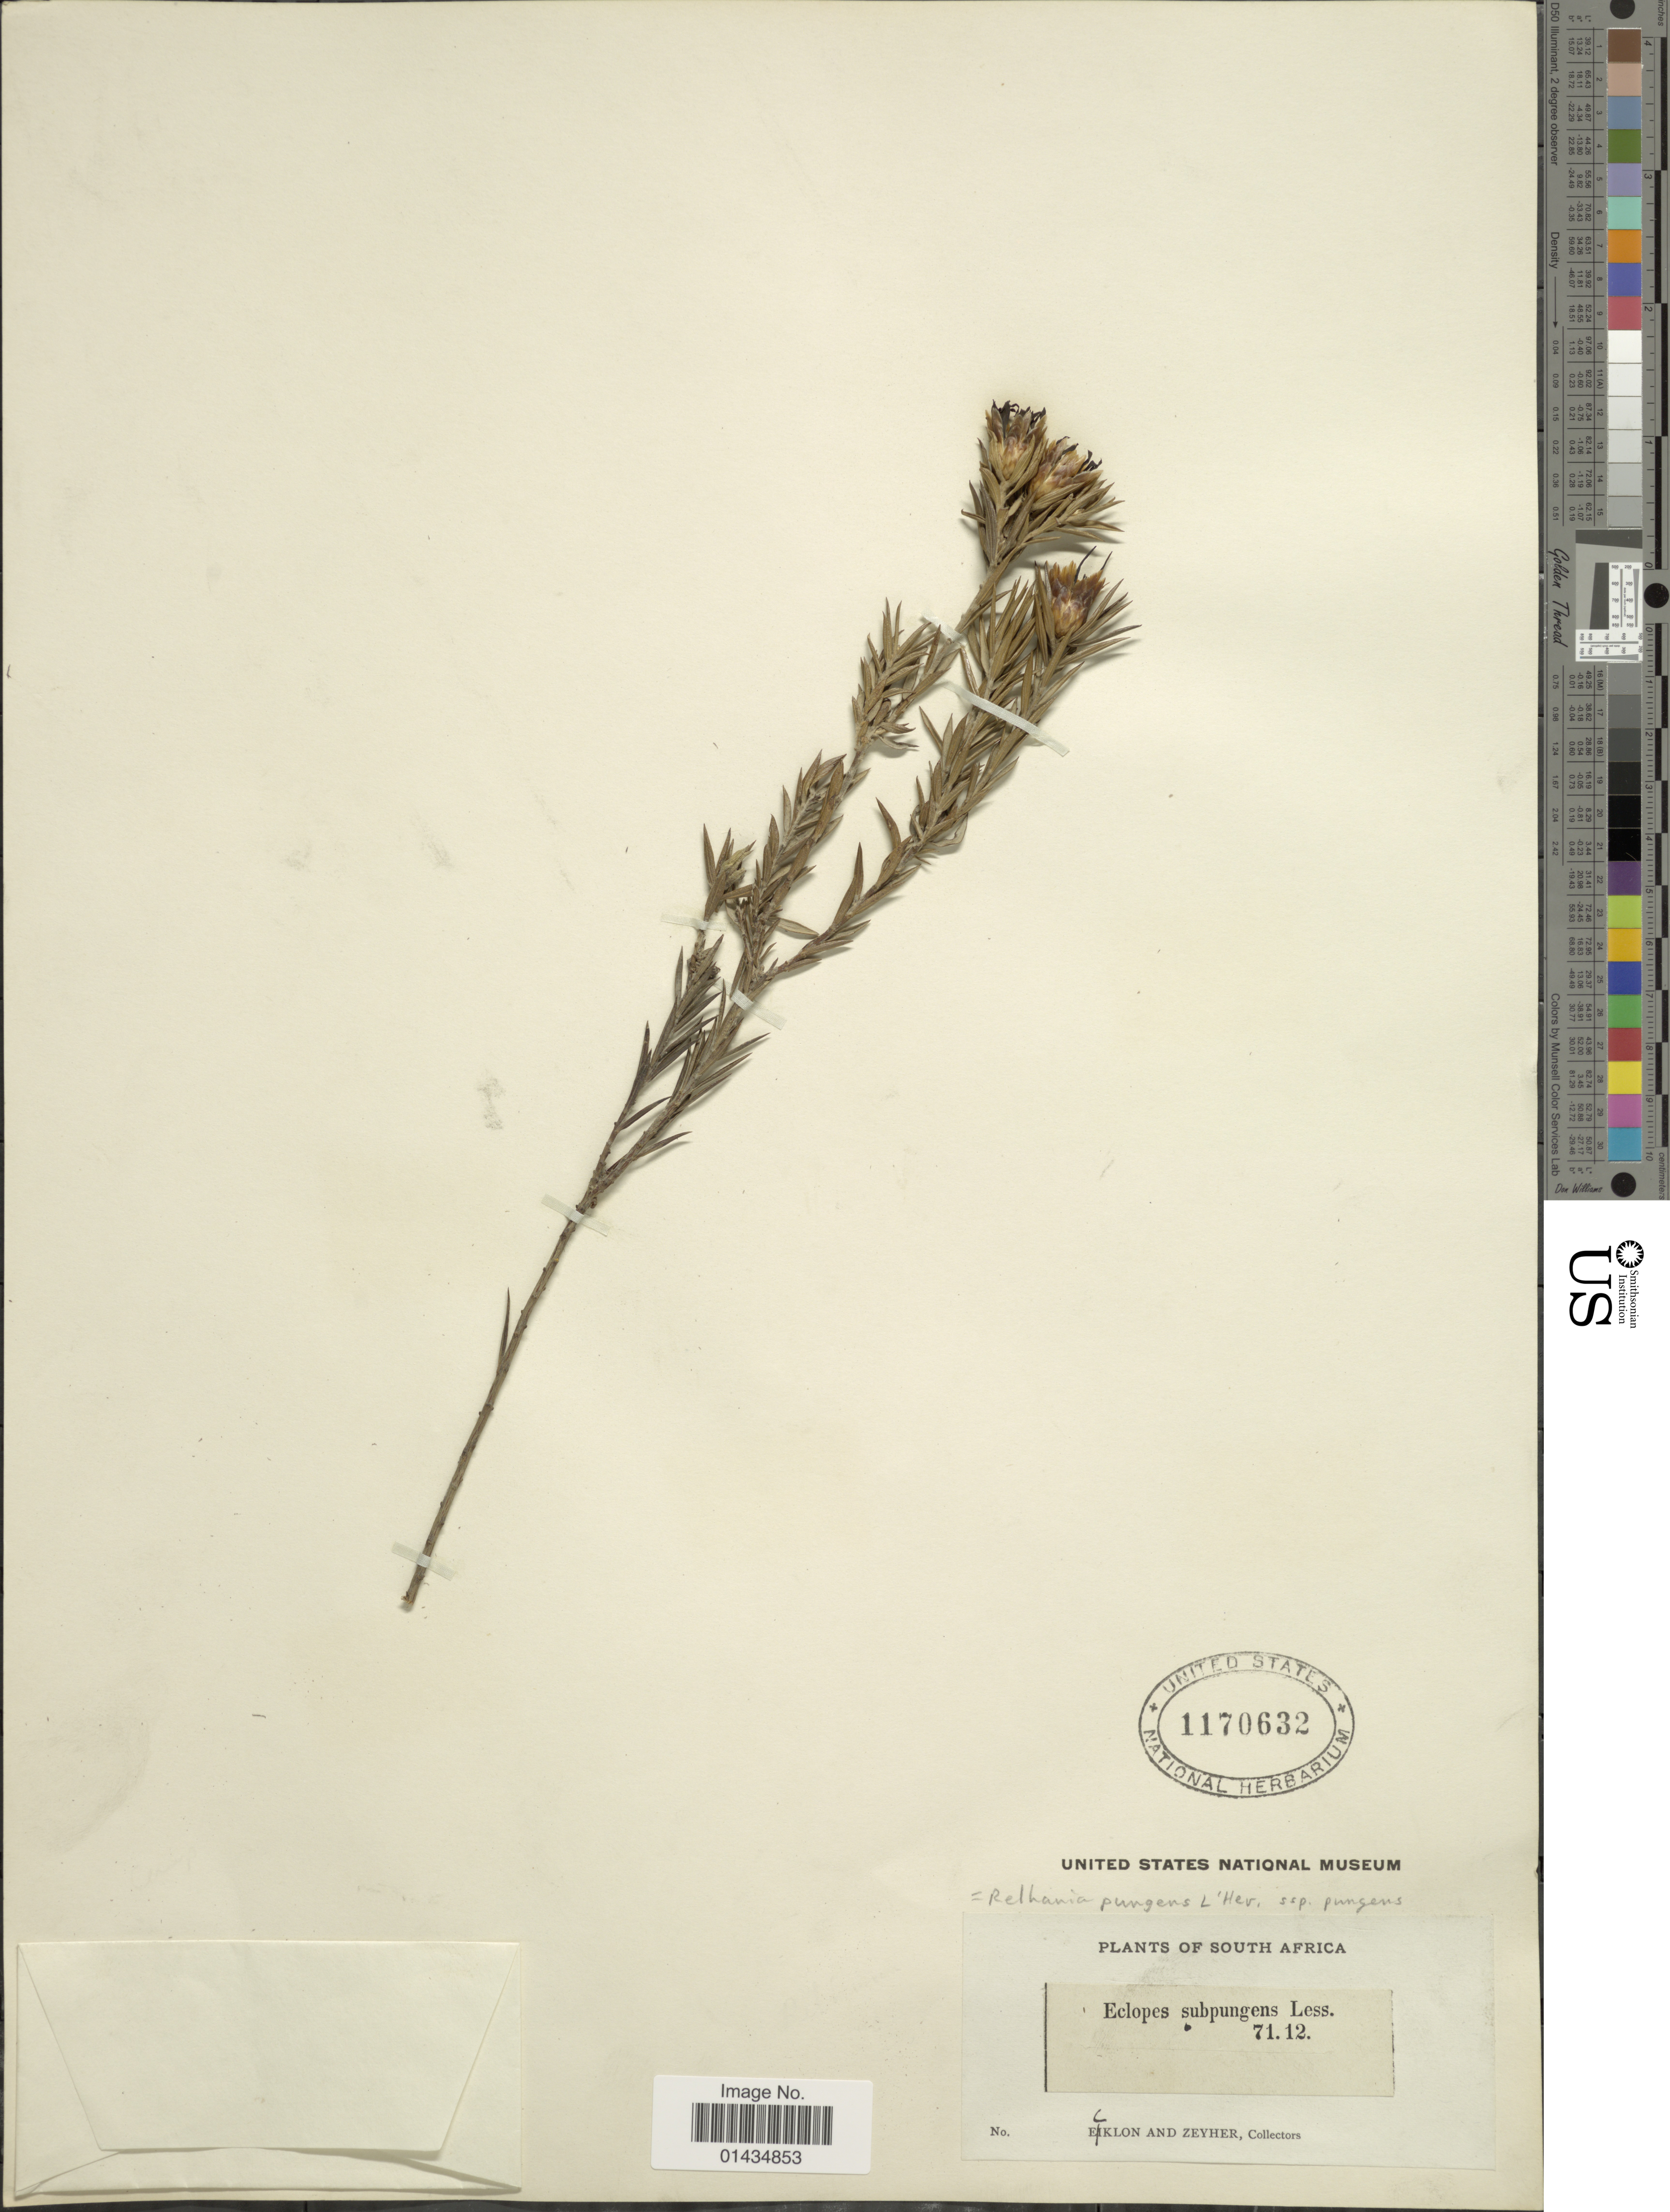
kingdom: Plantae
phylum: Tracheophyta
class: Magnoliopsida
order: Asterales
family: Asteraceae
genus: Relhania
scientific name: Relhania pungens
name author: L'Hér.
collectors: -. Ecklon & -. Zeyher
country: South Africa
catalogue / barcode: US 1170632